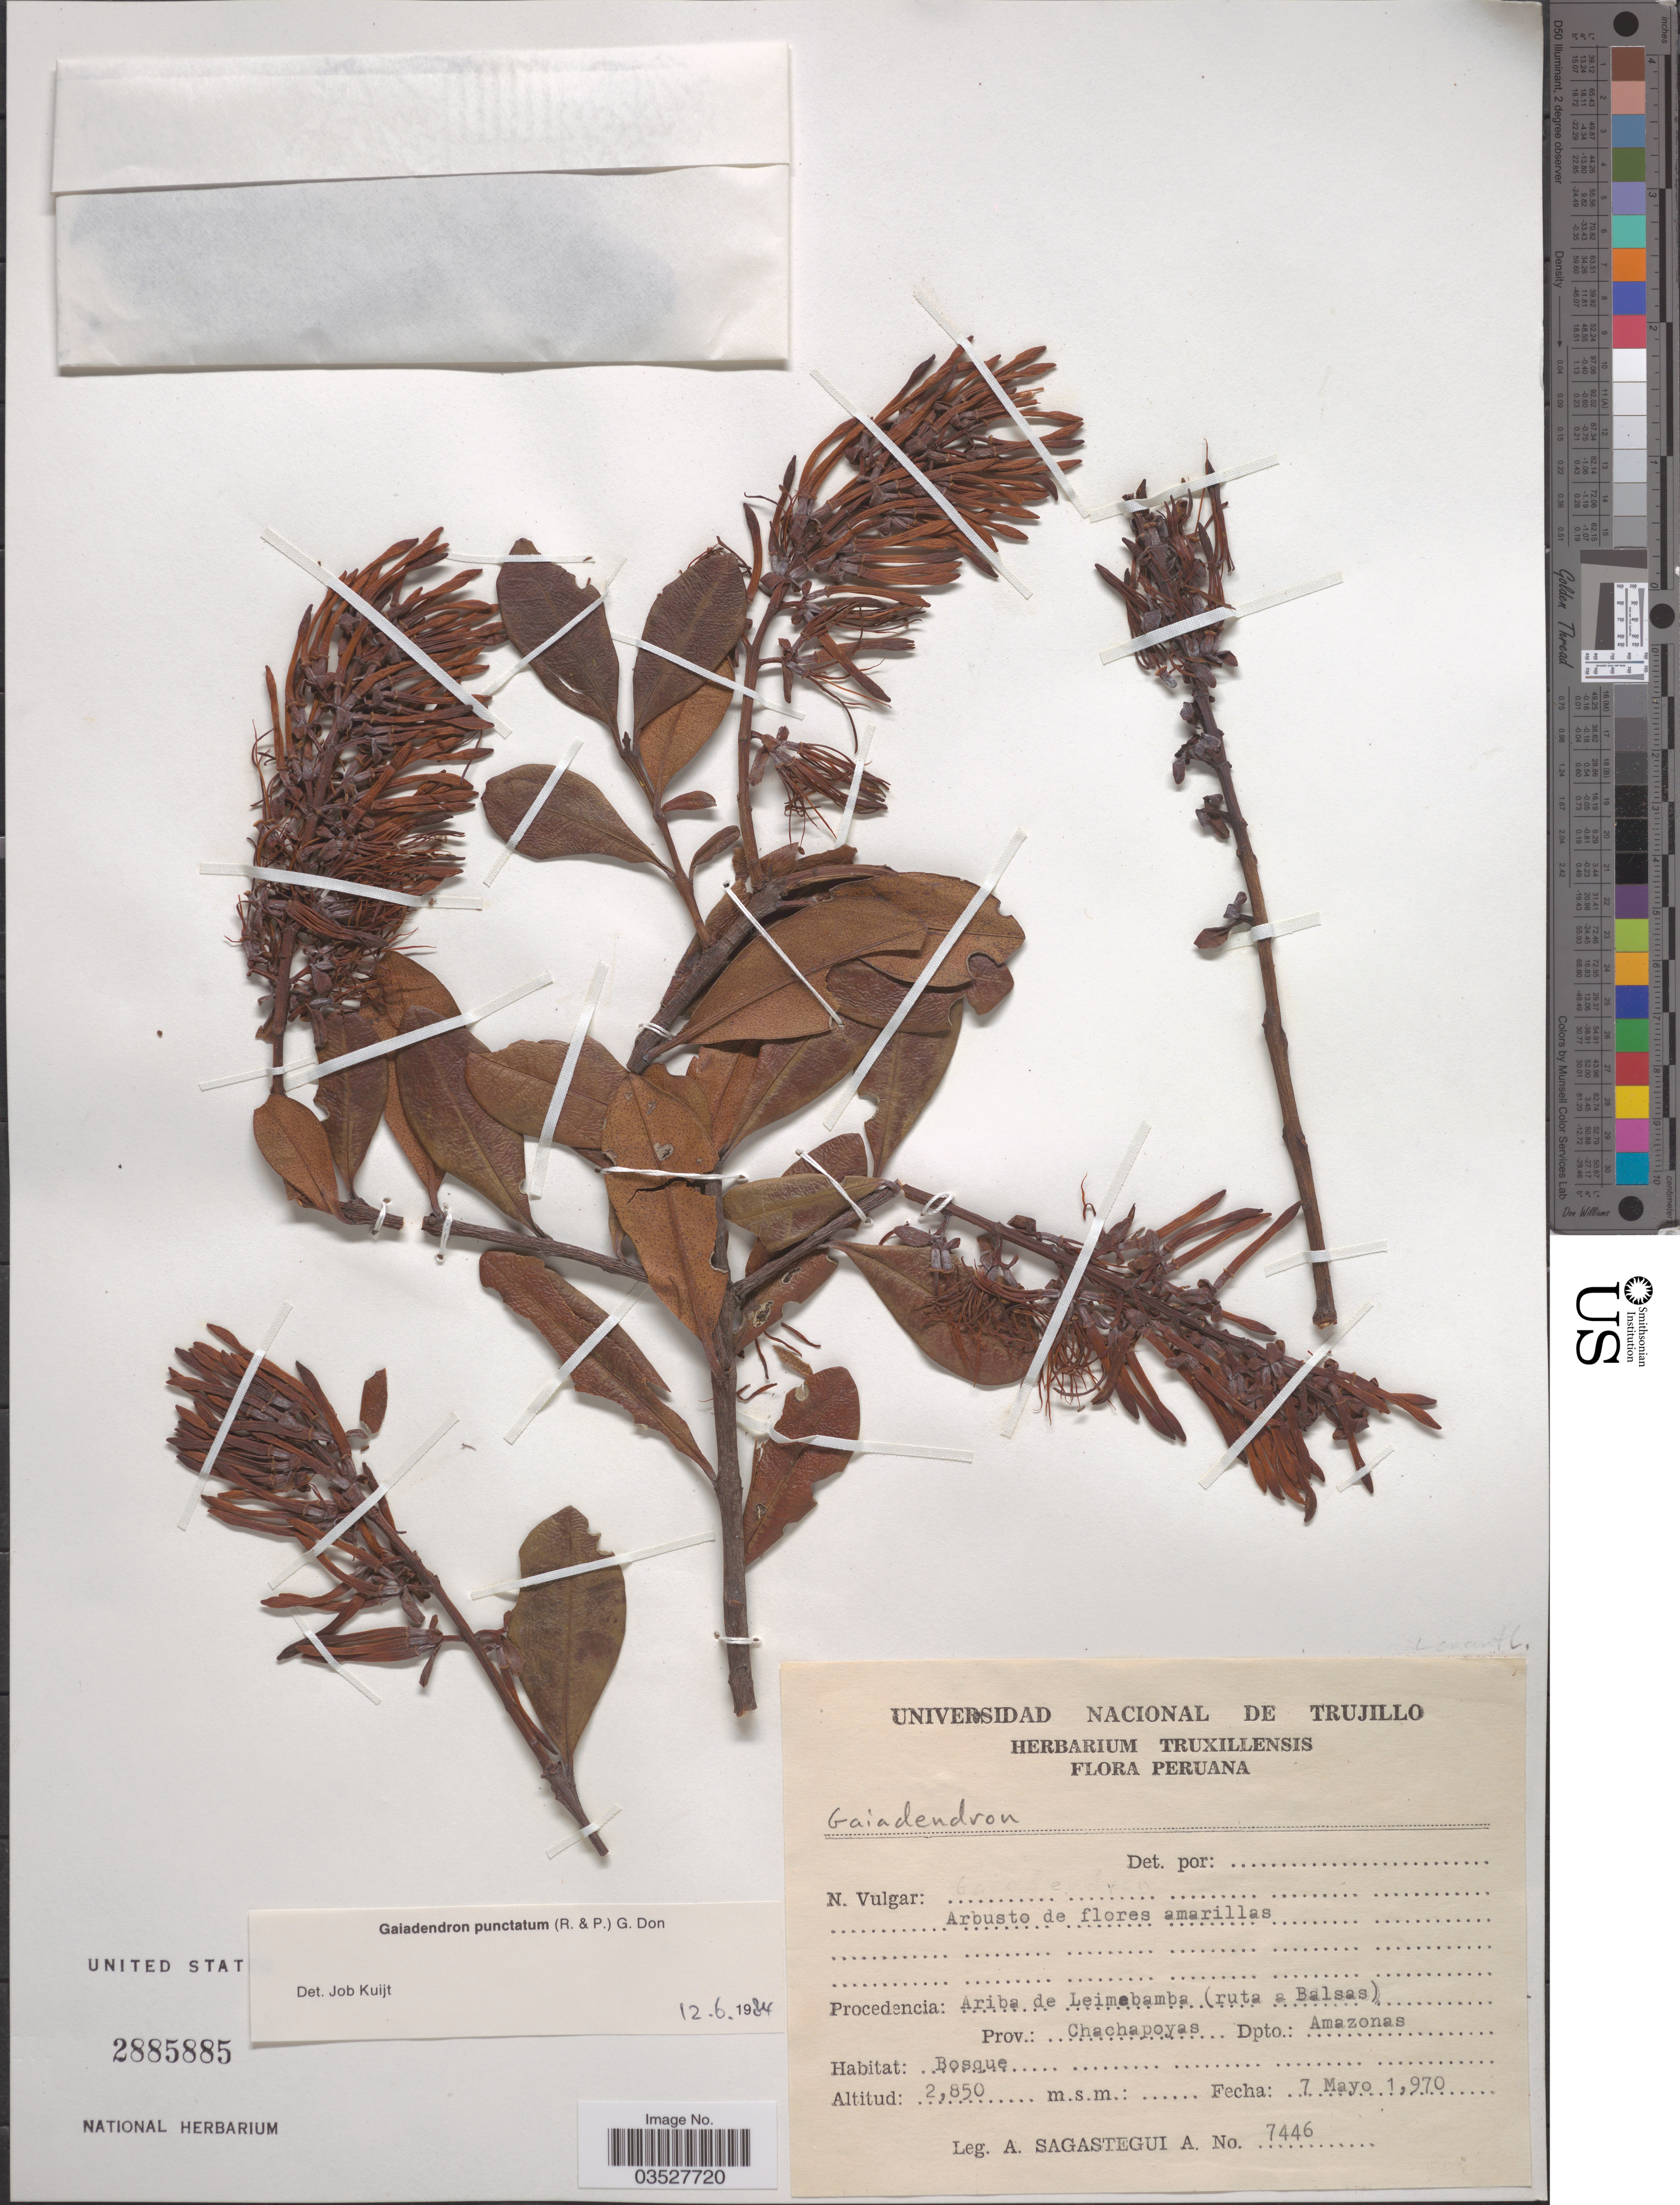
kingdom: Plantae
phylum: Tracheophyta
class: Magnoliopsida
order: Santalales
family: Loranthaceae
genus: Gaiadendron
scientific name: Gaiadendron punctatum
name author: (Ruiz & Pav.) G. Don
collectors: A. Sagástegui A.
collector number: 7446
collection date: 1970-05-07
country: Peru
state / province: Amazonas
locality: Procedencia: Ariba de Leimebamba (ruta a Balsas). Prov.: Chachapoyas. Dpto.: Amazonas.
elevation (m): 2850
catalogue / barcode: US 2885885